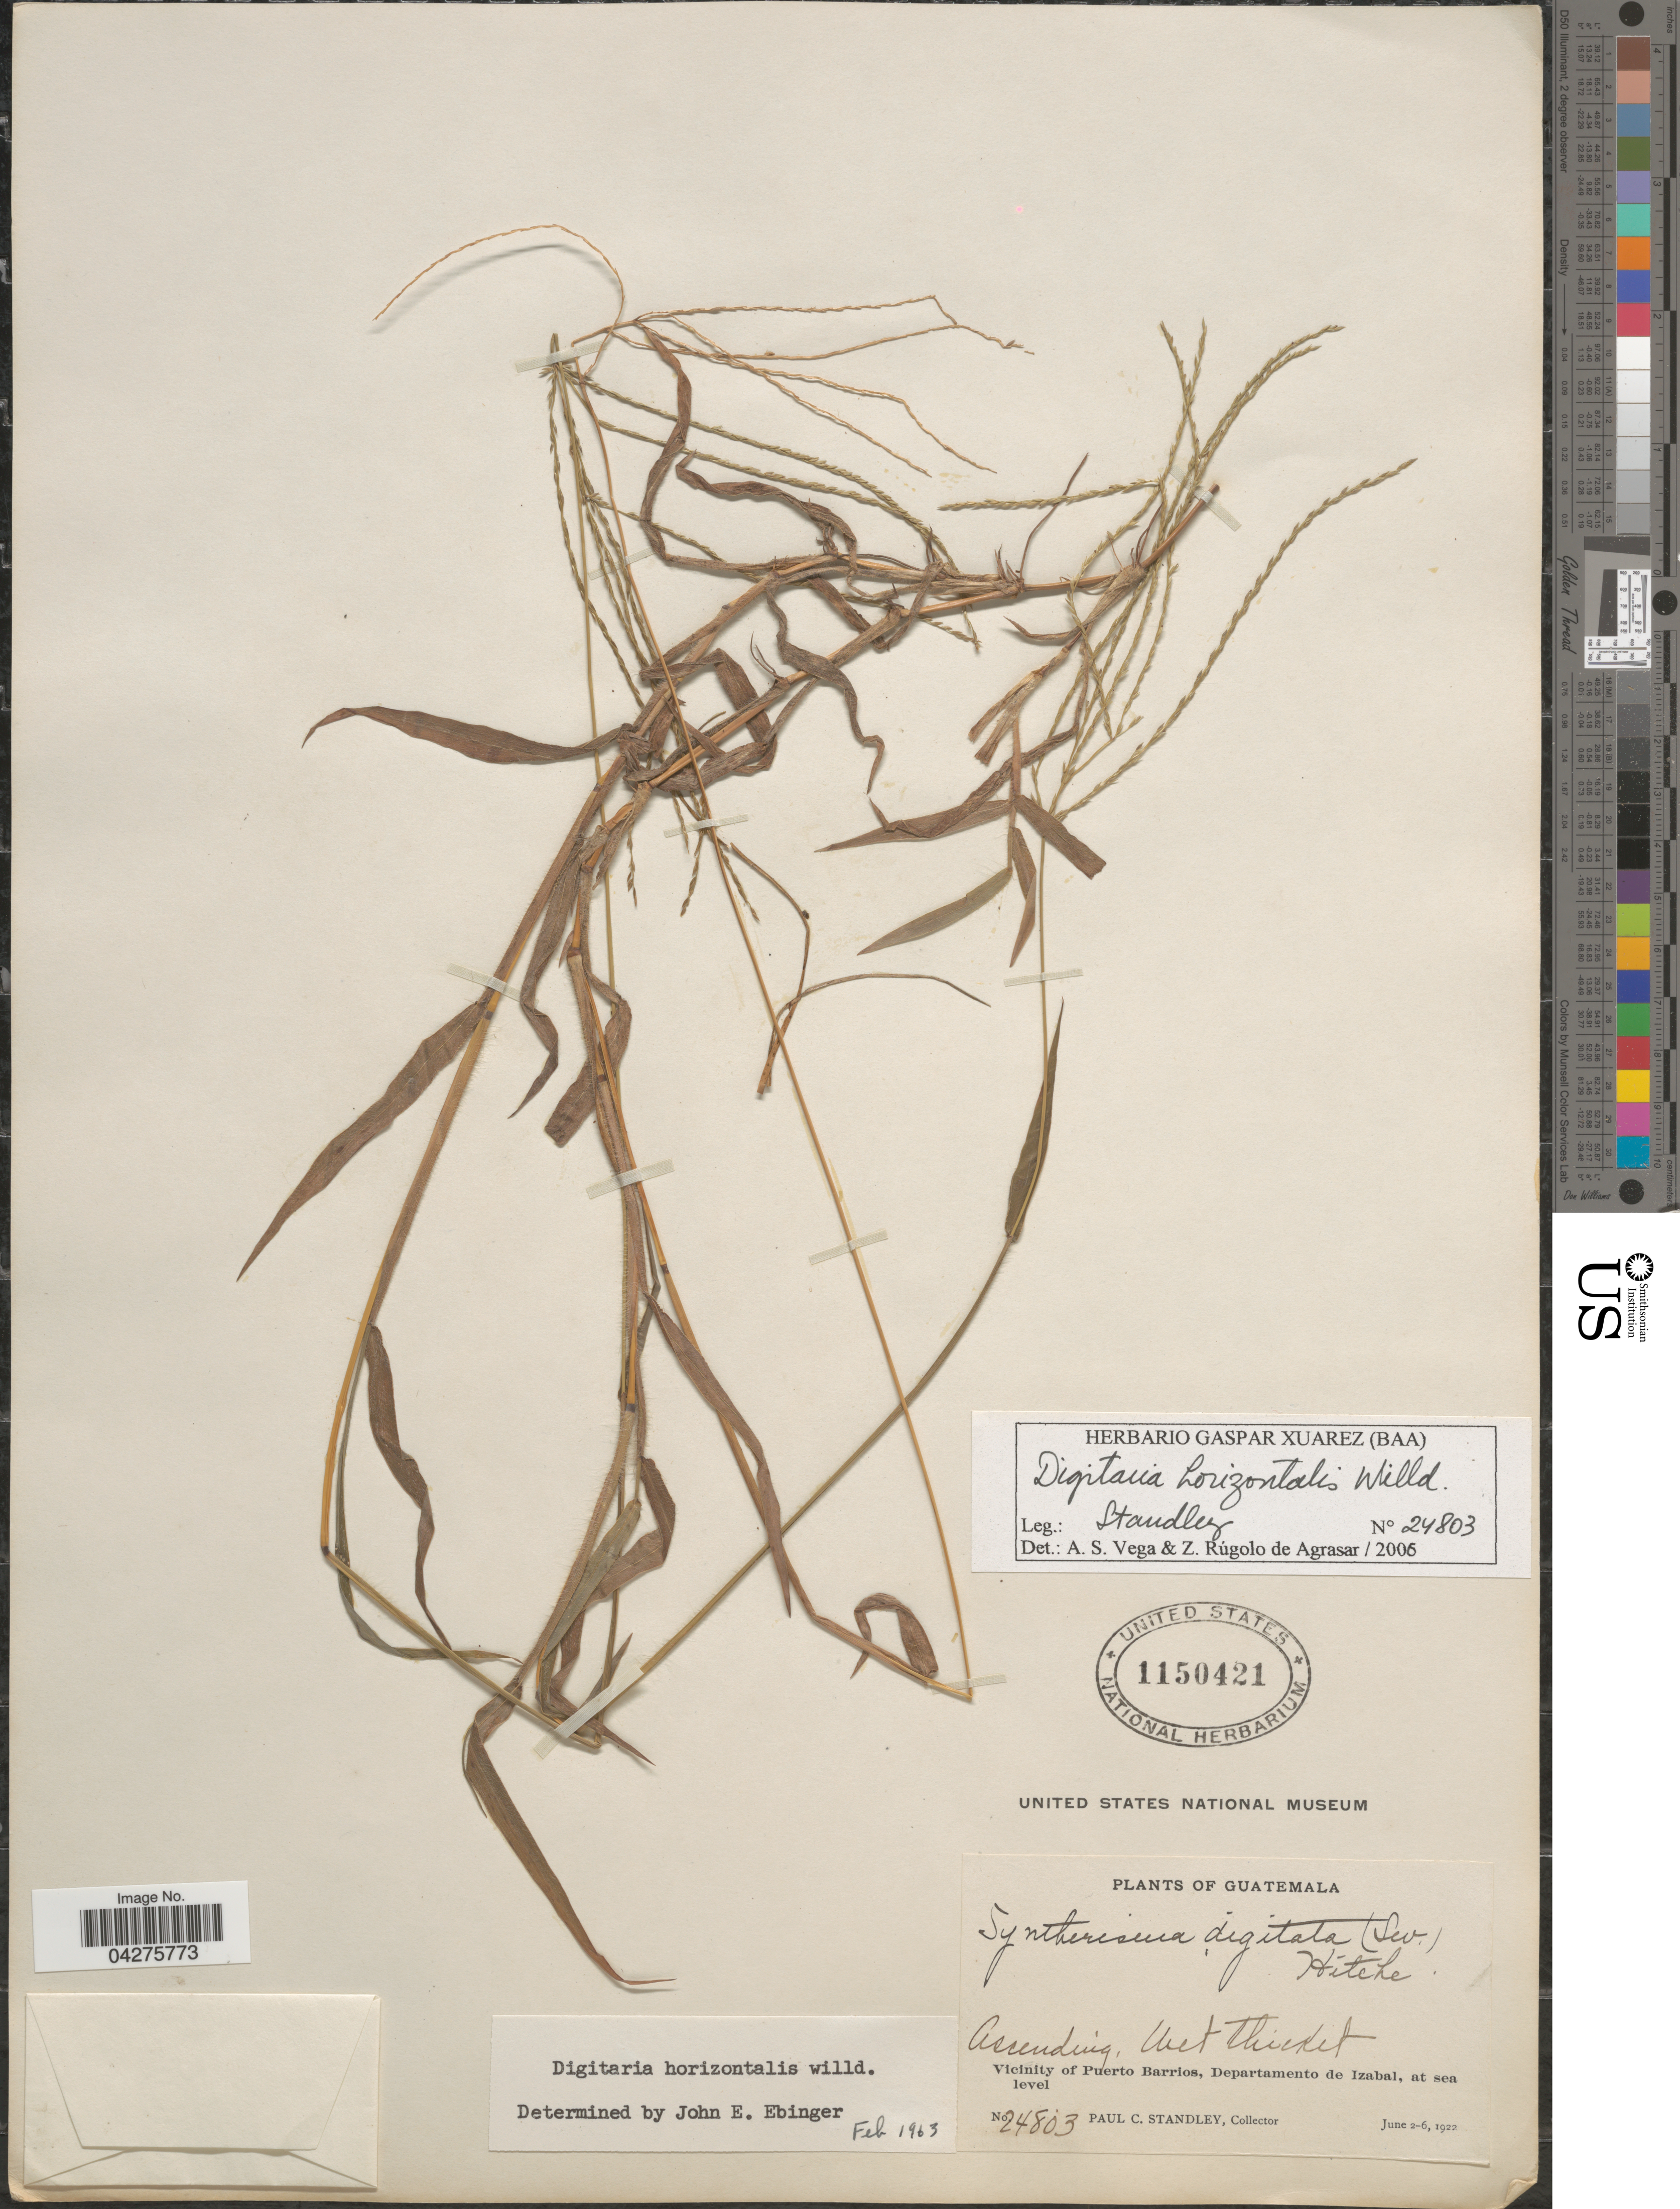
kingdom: Plantae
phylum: Tracheophyta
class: Liliopsida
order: Poales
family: Poaceae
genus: Digitaria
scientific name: Digitaria horizontalis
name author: Willd.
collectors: P. C. Standley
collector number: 24803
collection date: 1922-06-02/1922-06-06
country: Guatemala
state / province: Izabal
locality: Wet thicket. Vicinity of Puerto Barrios, Departamento de Izabal.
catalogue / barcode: US 1150421